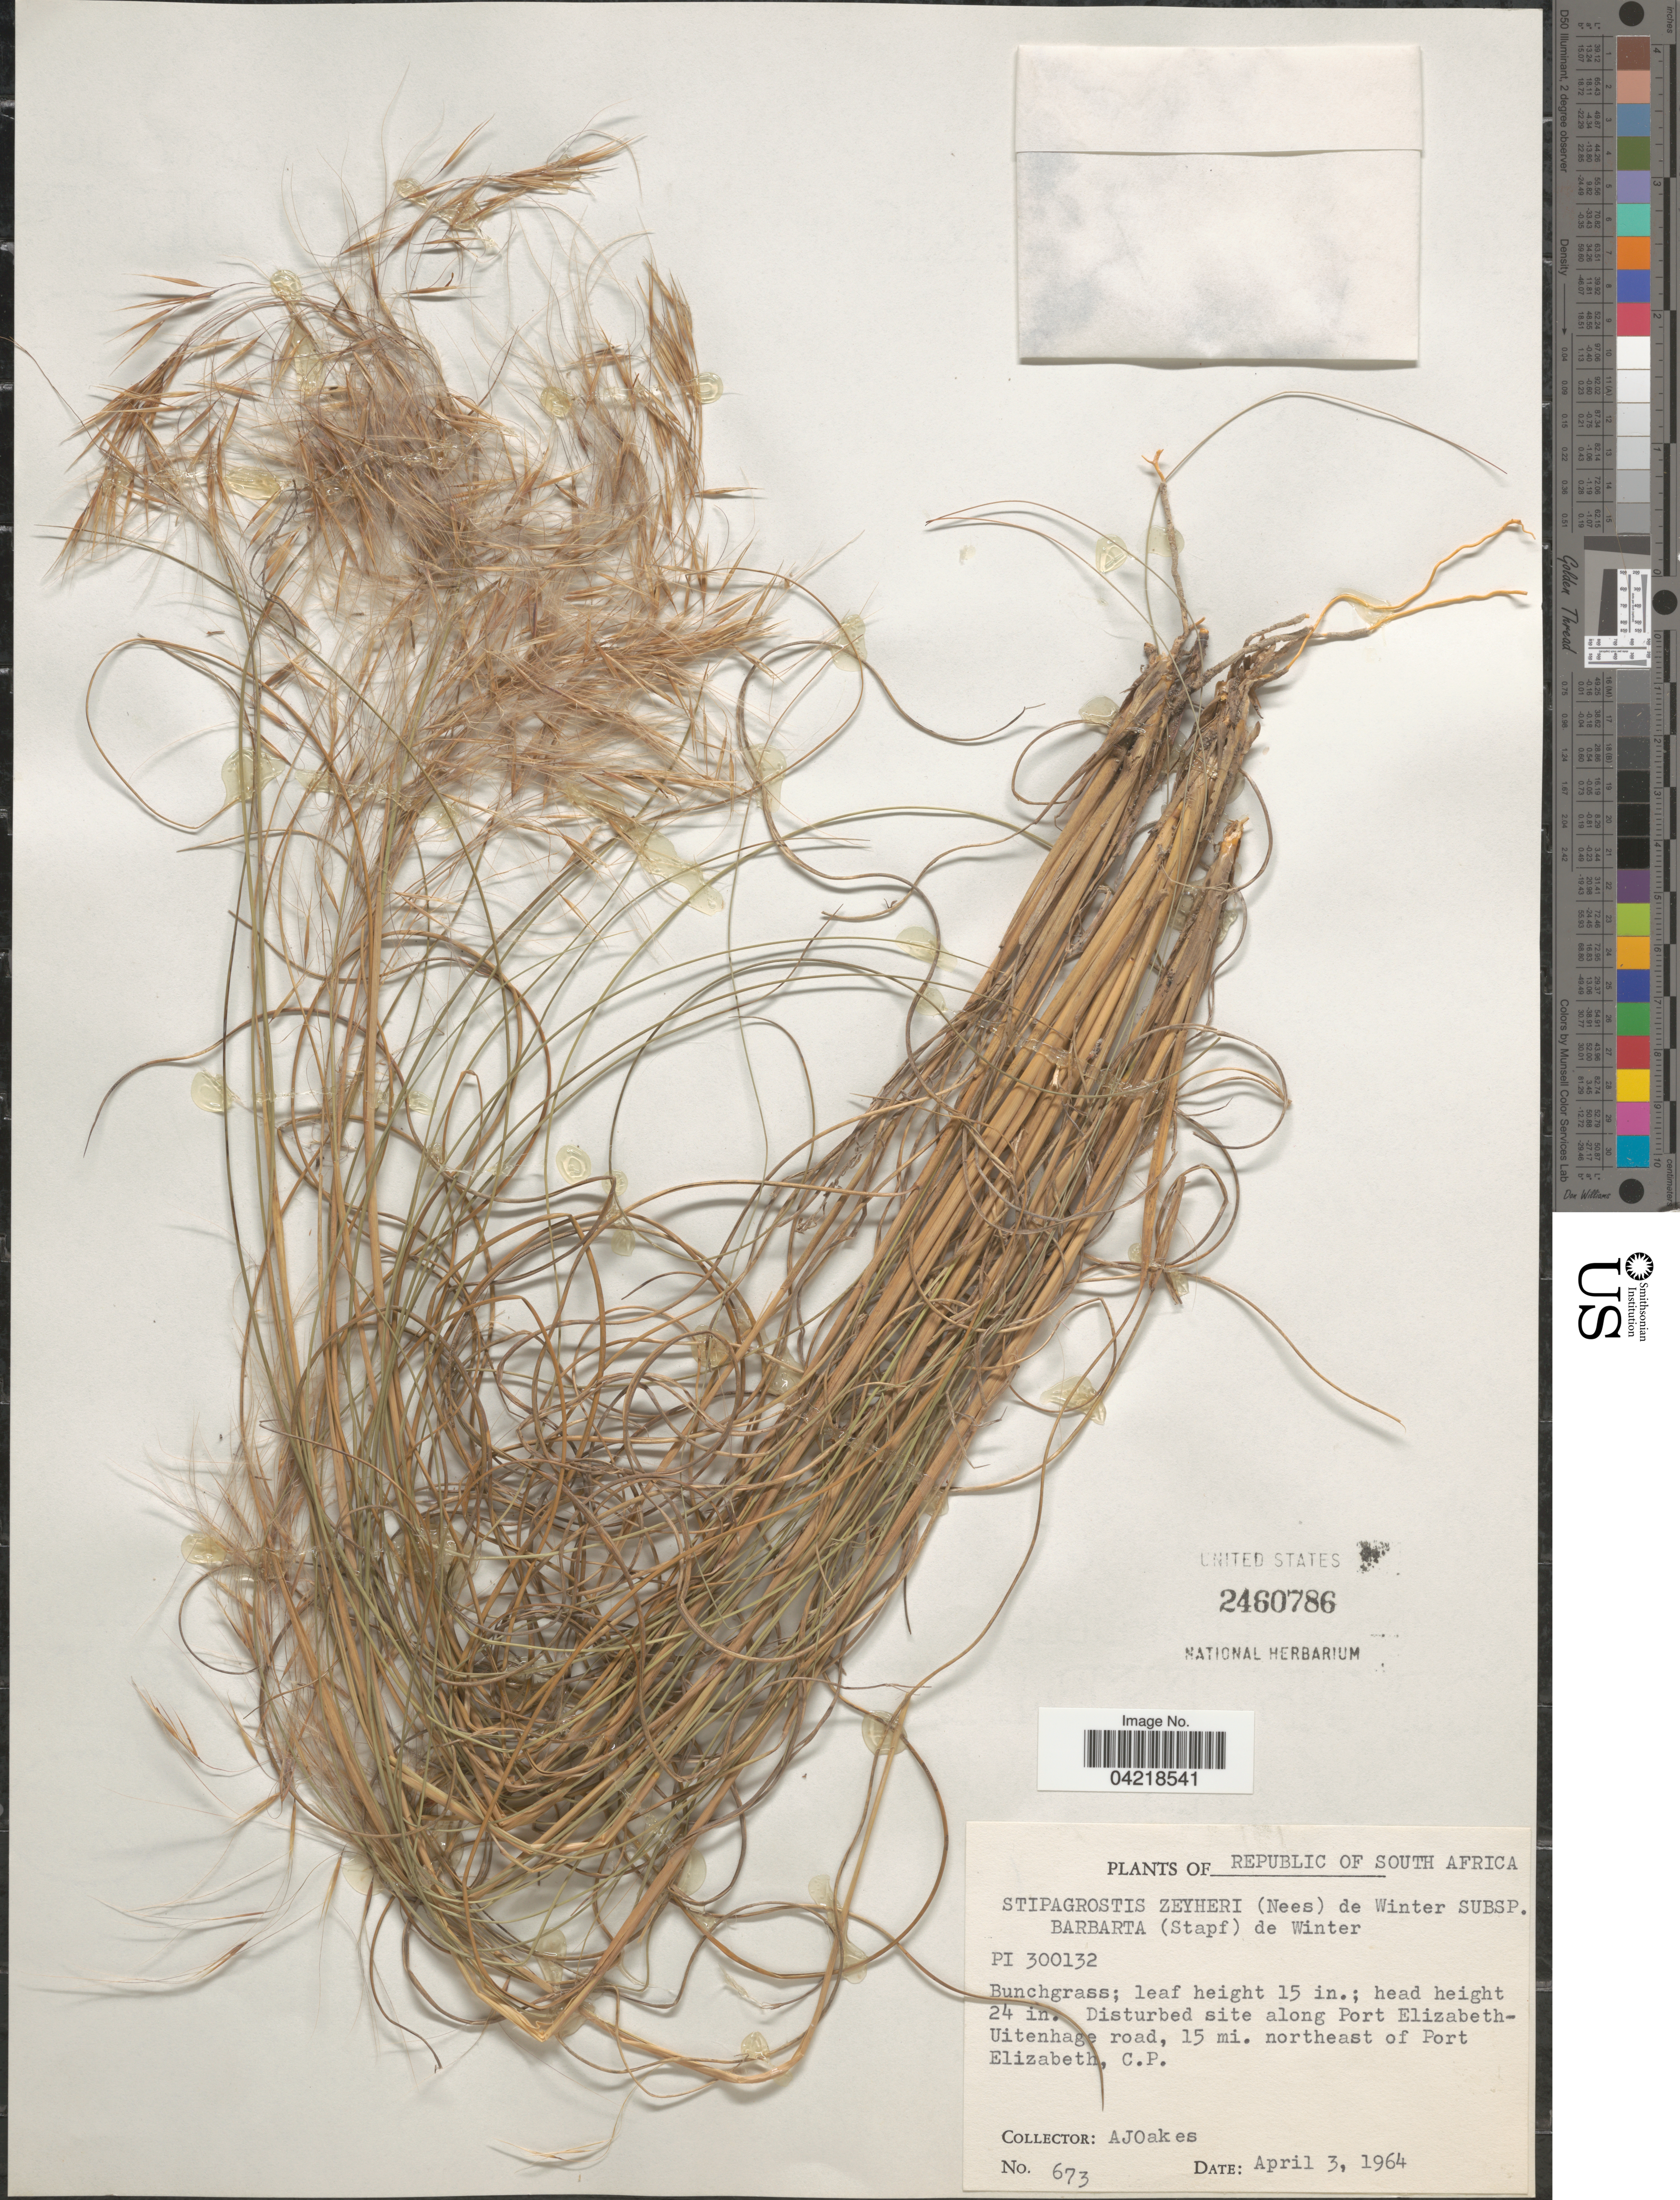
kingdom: Plantae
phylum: Tracheophyta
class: Liliopsida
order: Poales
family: Poaceae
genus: Stipagrostis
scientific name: Stipagrostis zeyheri subsp. zeyheri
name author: (Nees) De Winter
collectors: A. Oakes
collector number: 673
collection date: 1964-04-03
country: South Africa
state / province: Eastern Cape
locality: Republic of South Africa. Disturbed site along Port Elizabeth-Uitenhage road, 15 mi. northeast of Port Elizabeth, C.P.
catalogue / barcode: US 2460786